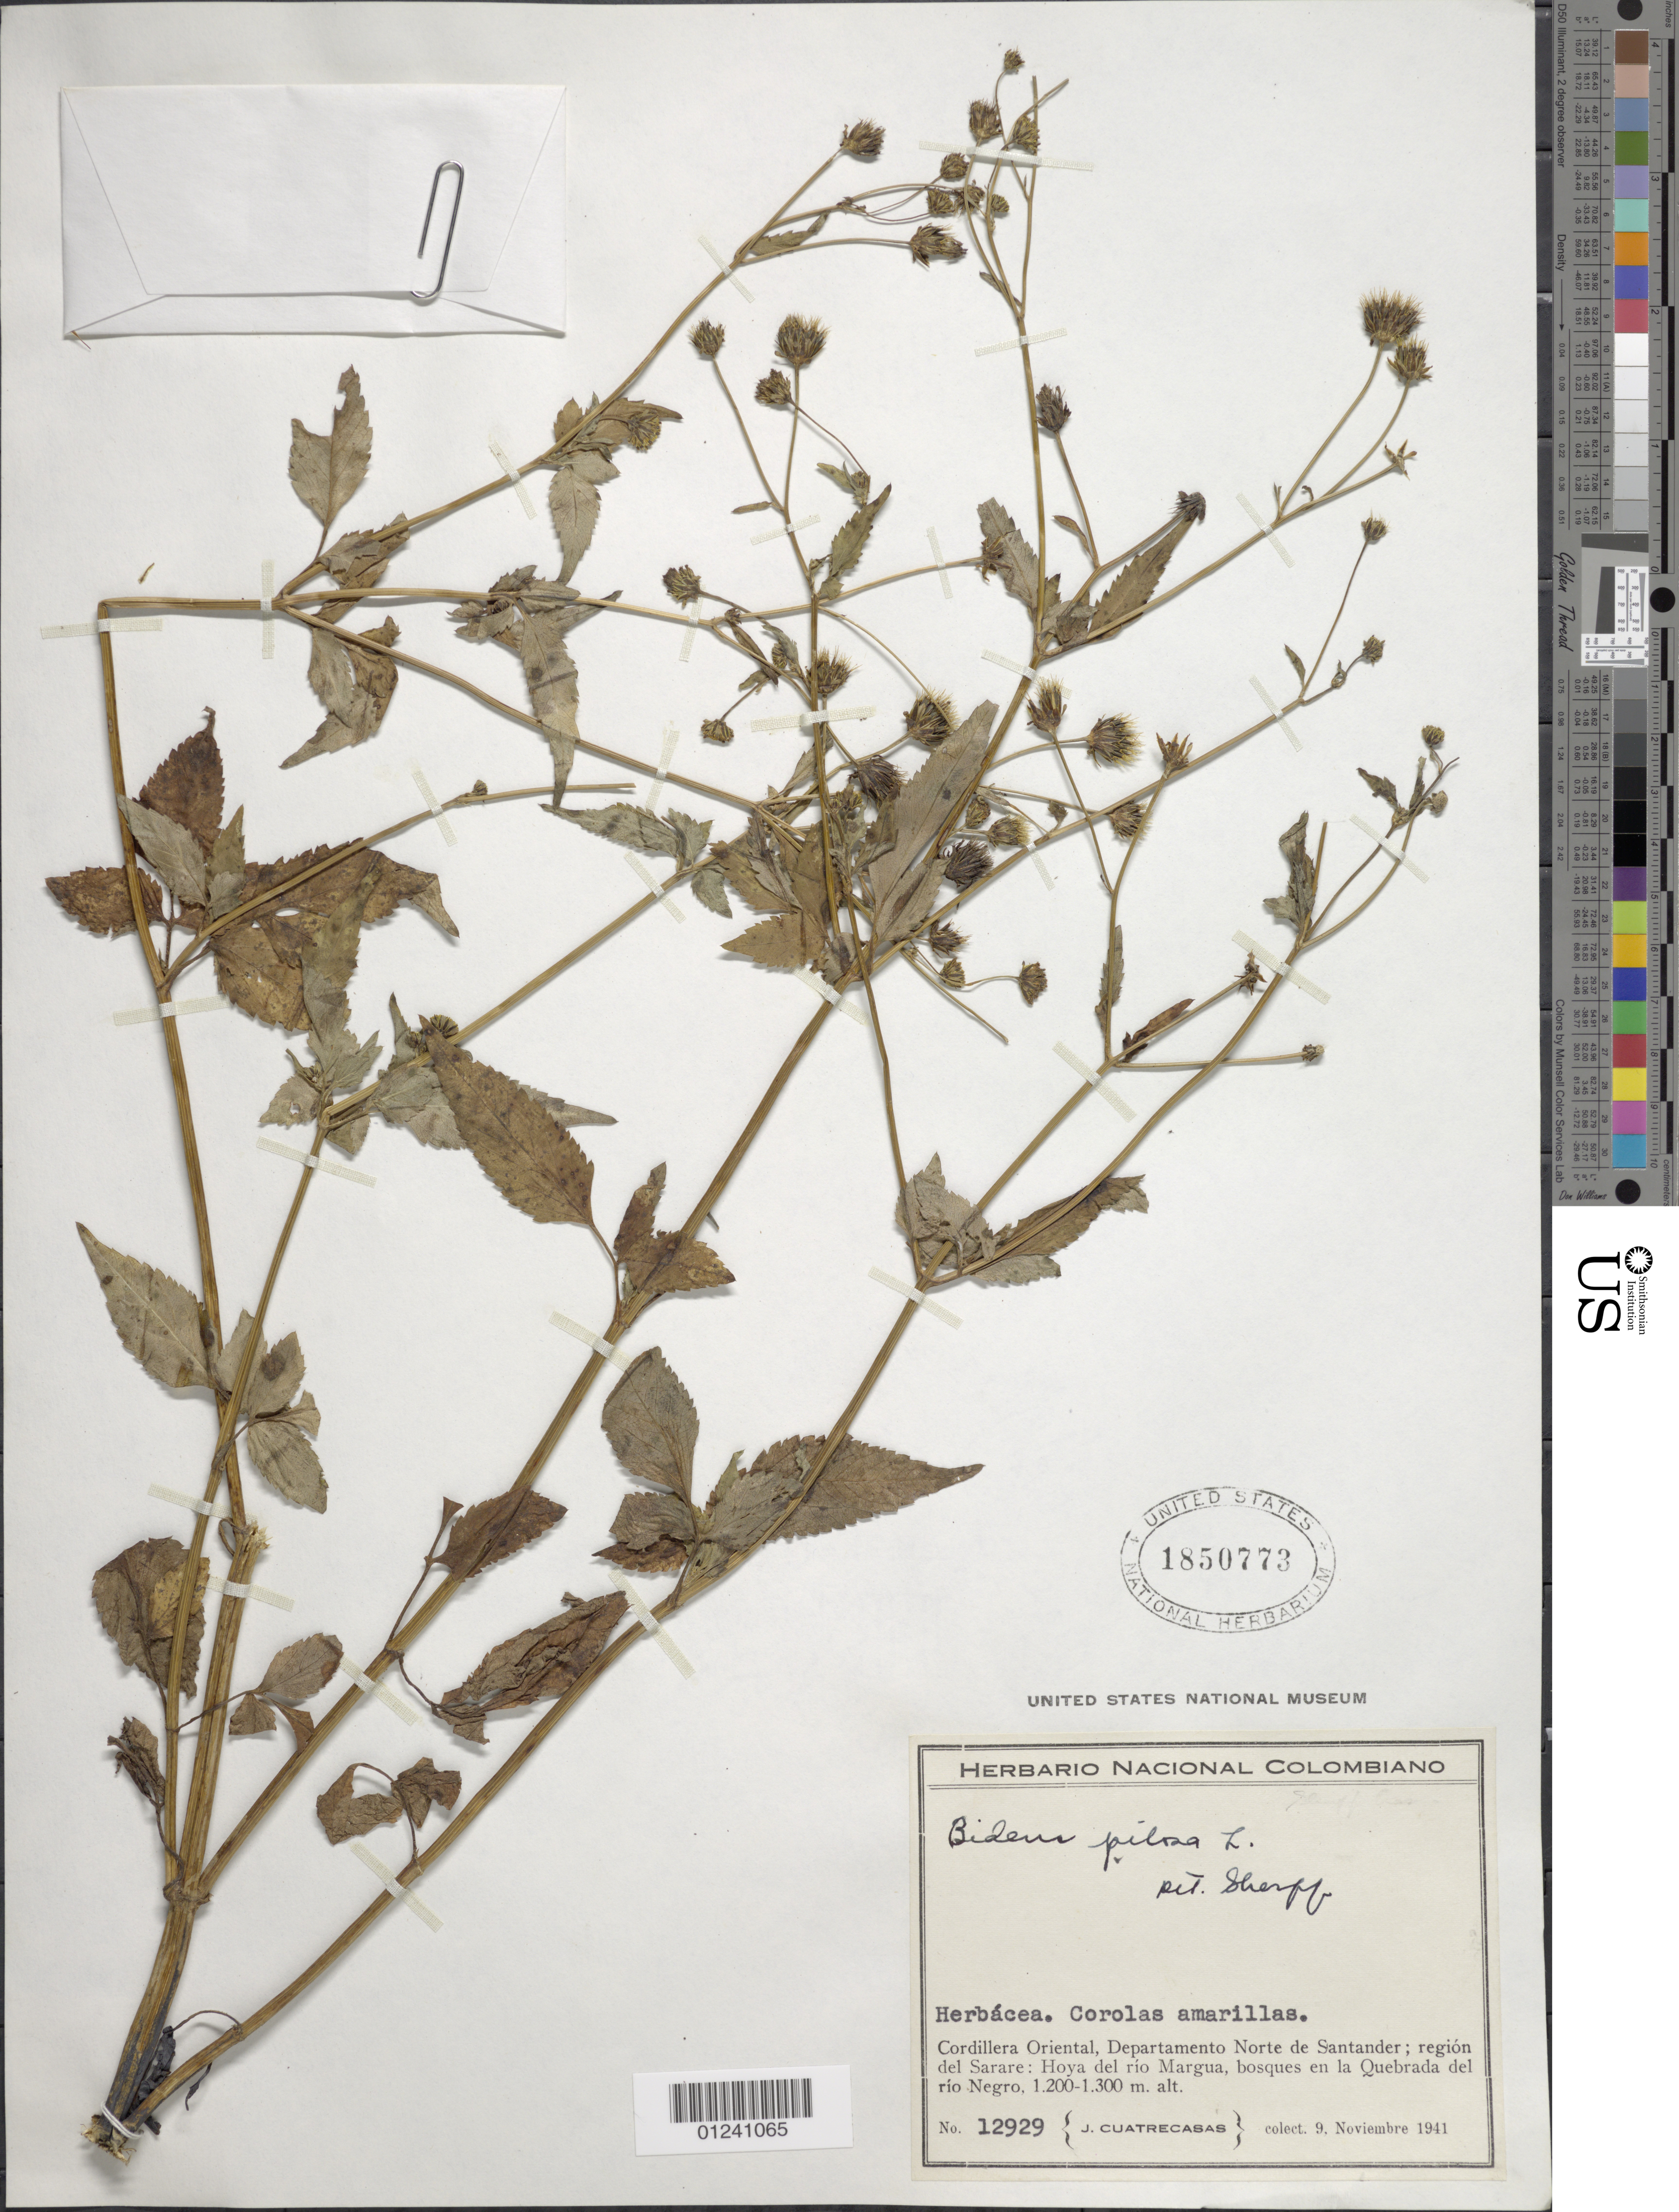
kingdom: Plantae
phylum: Tracheophyta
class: Magnoliopsida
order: Asterales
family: Asteraceae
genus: Bidens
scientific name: Bidens pilosa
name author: L.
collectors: J. Cuatrecasas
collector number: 12929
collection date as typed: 9 Nov 1941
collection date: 1941-11-09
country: Colombia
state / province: Norte de Santander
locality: Cordillera Oriental; región del Sarare, hoya del Río Margua, en la quebrada del Río Negro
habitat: bosques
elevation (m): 1200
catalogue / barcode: US 1850773